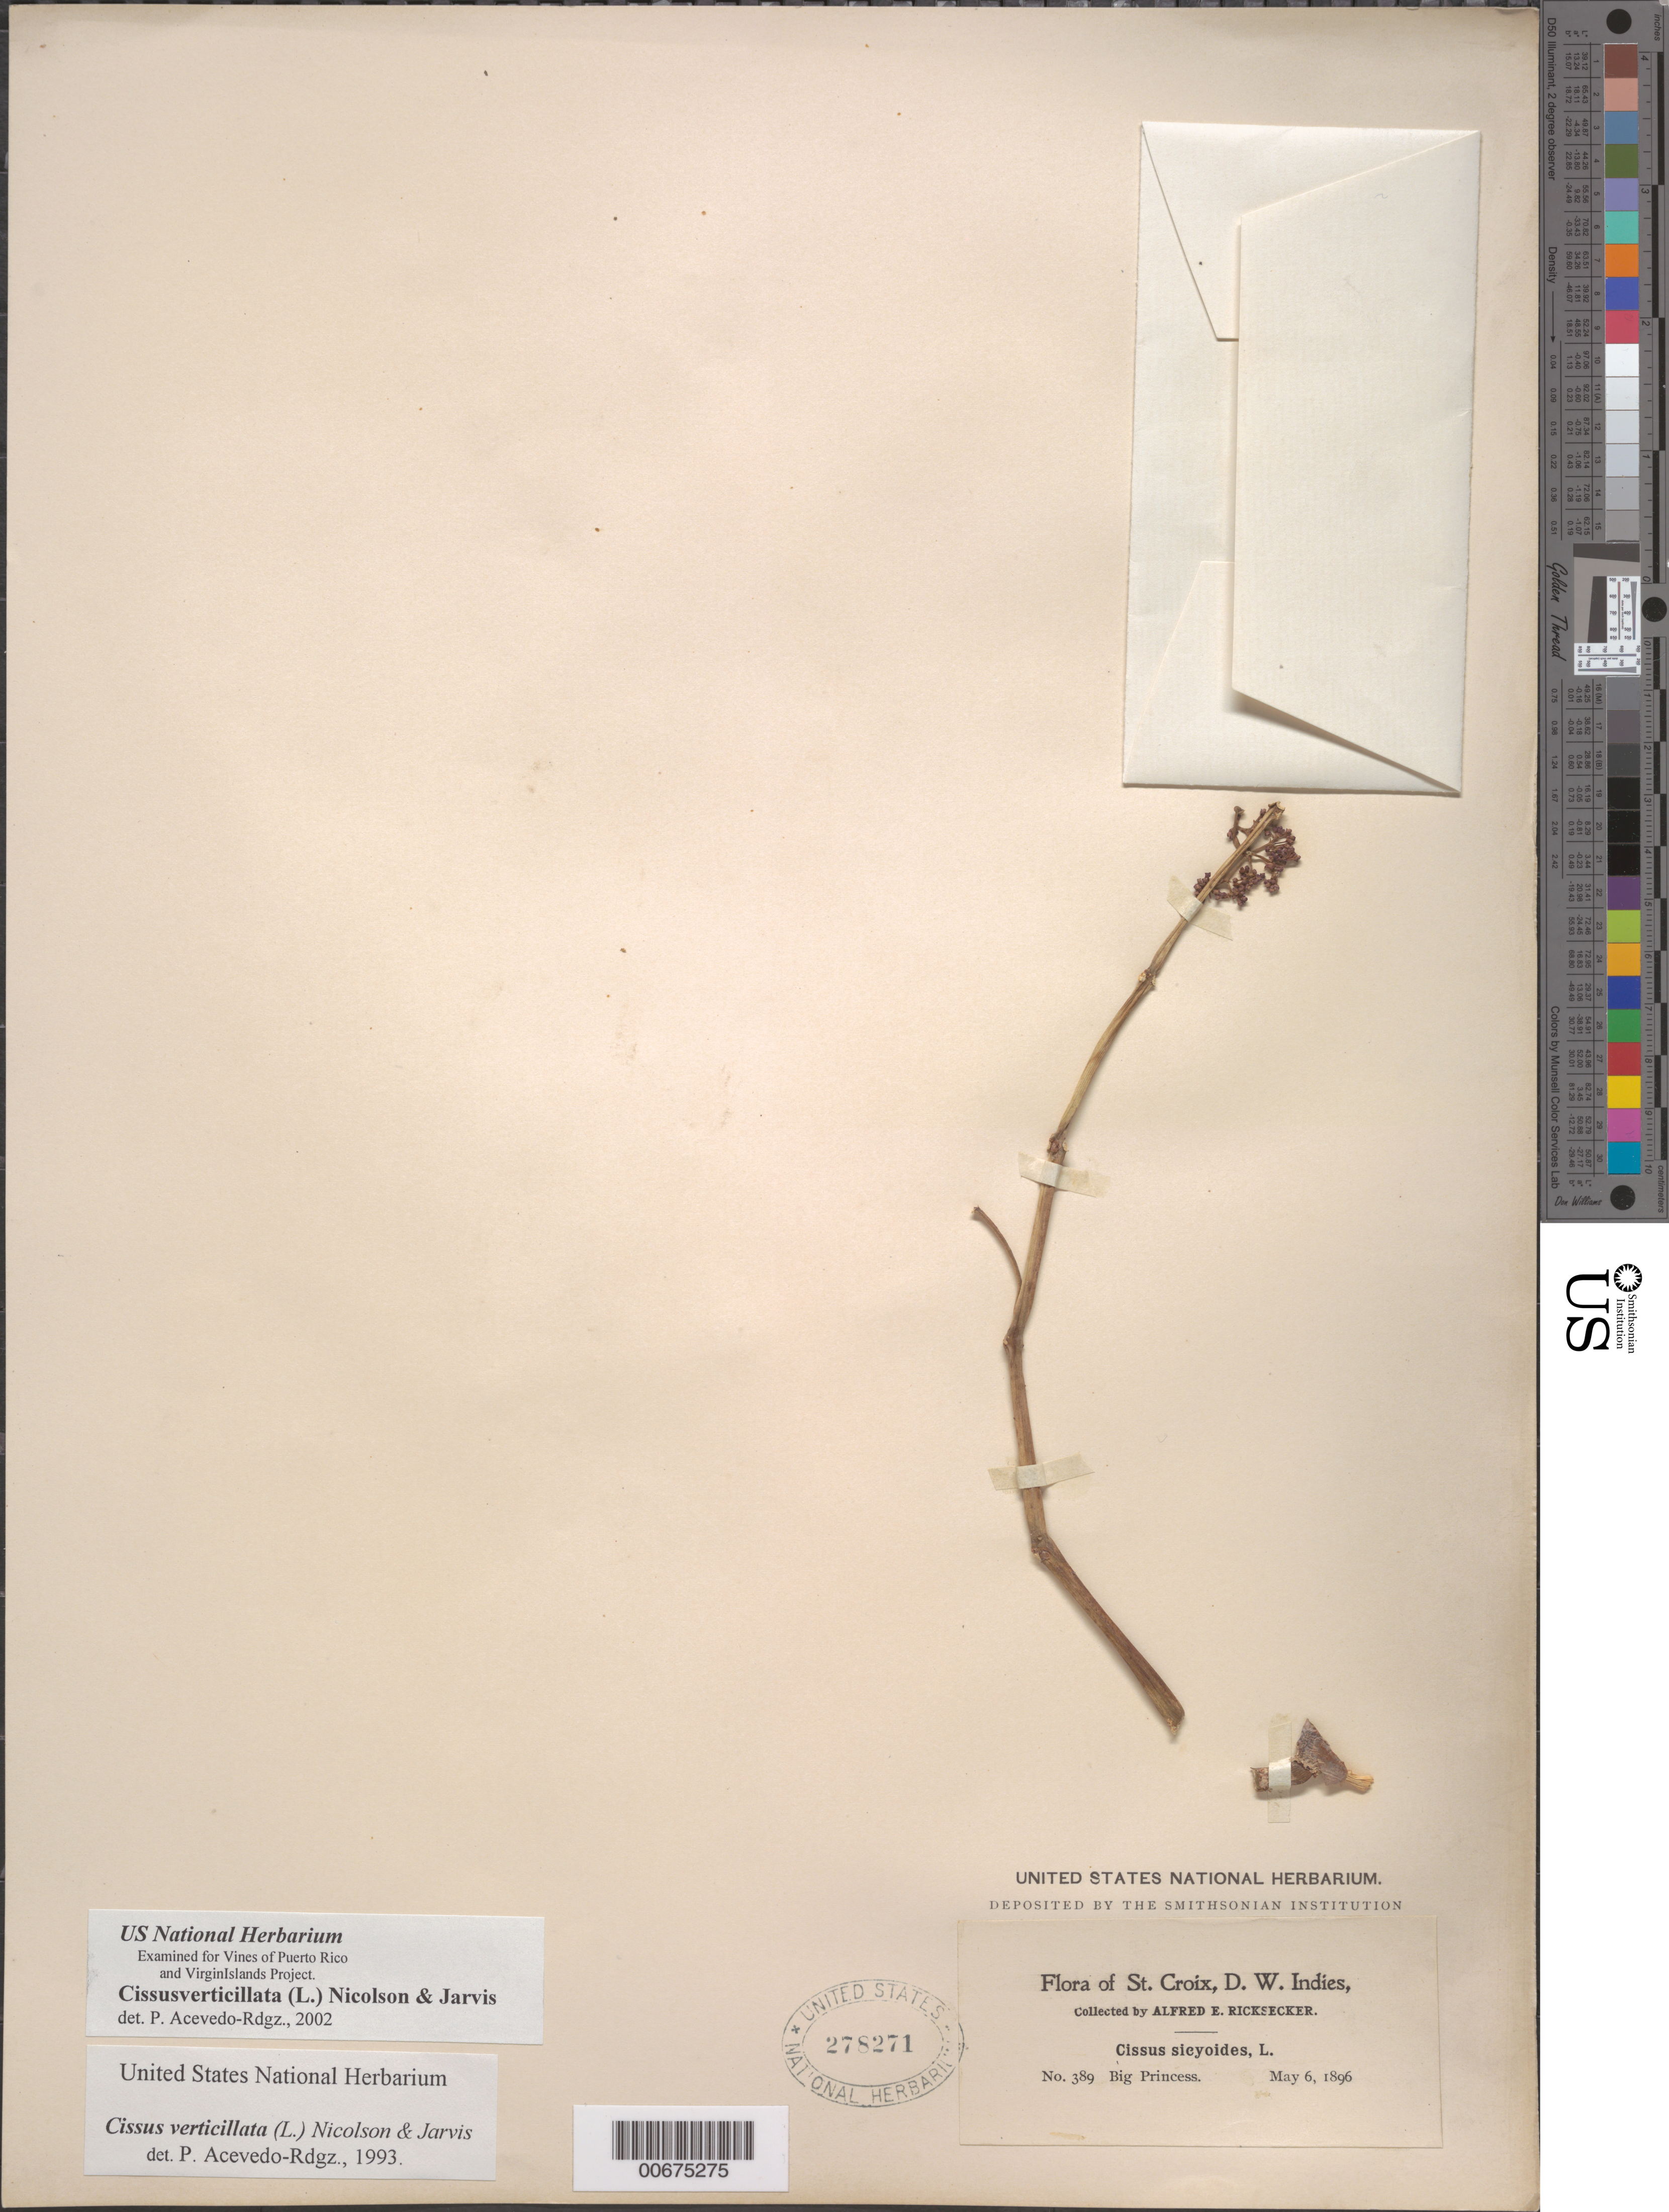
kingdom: Plantae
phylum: Tracheophyta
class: Magnoliopsida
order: Vitales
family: Vitaceae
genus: Cissus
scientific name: Cissus verticillata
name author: (L.) Nicolson & C.E. Jarvis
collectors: A. E. Ricksecker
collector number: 389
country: U.S. Virgin Islands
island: St. Croix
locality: St. Croix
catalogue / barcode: US 278271